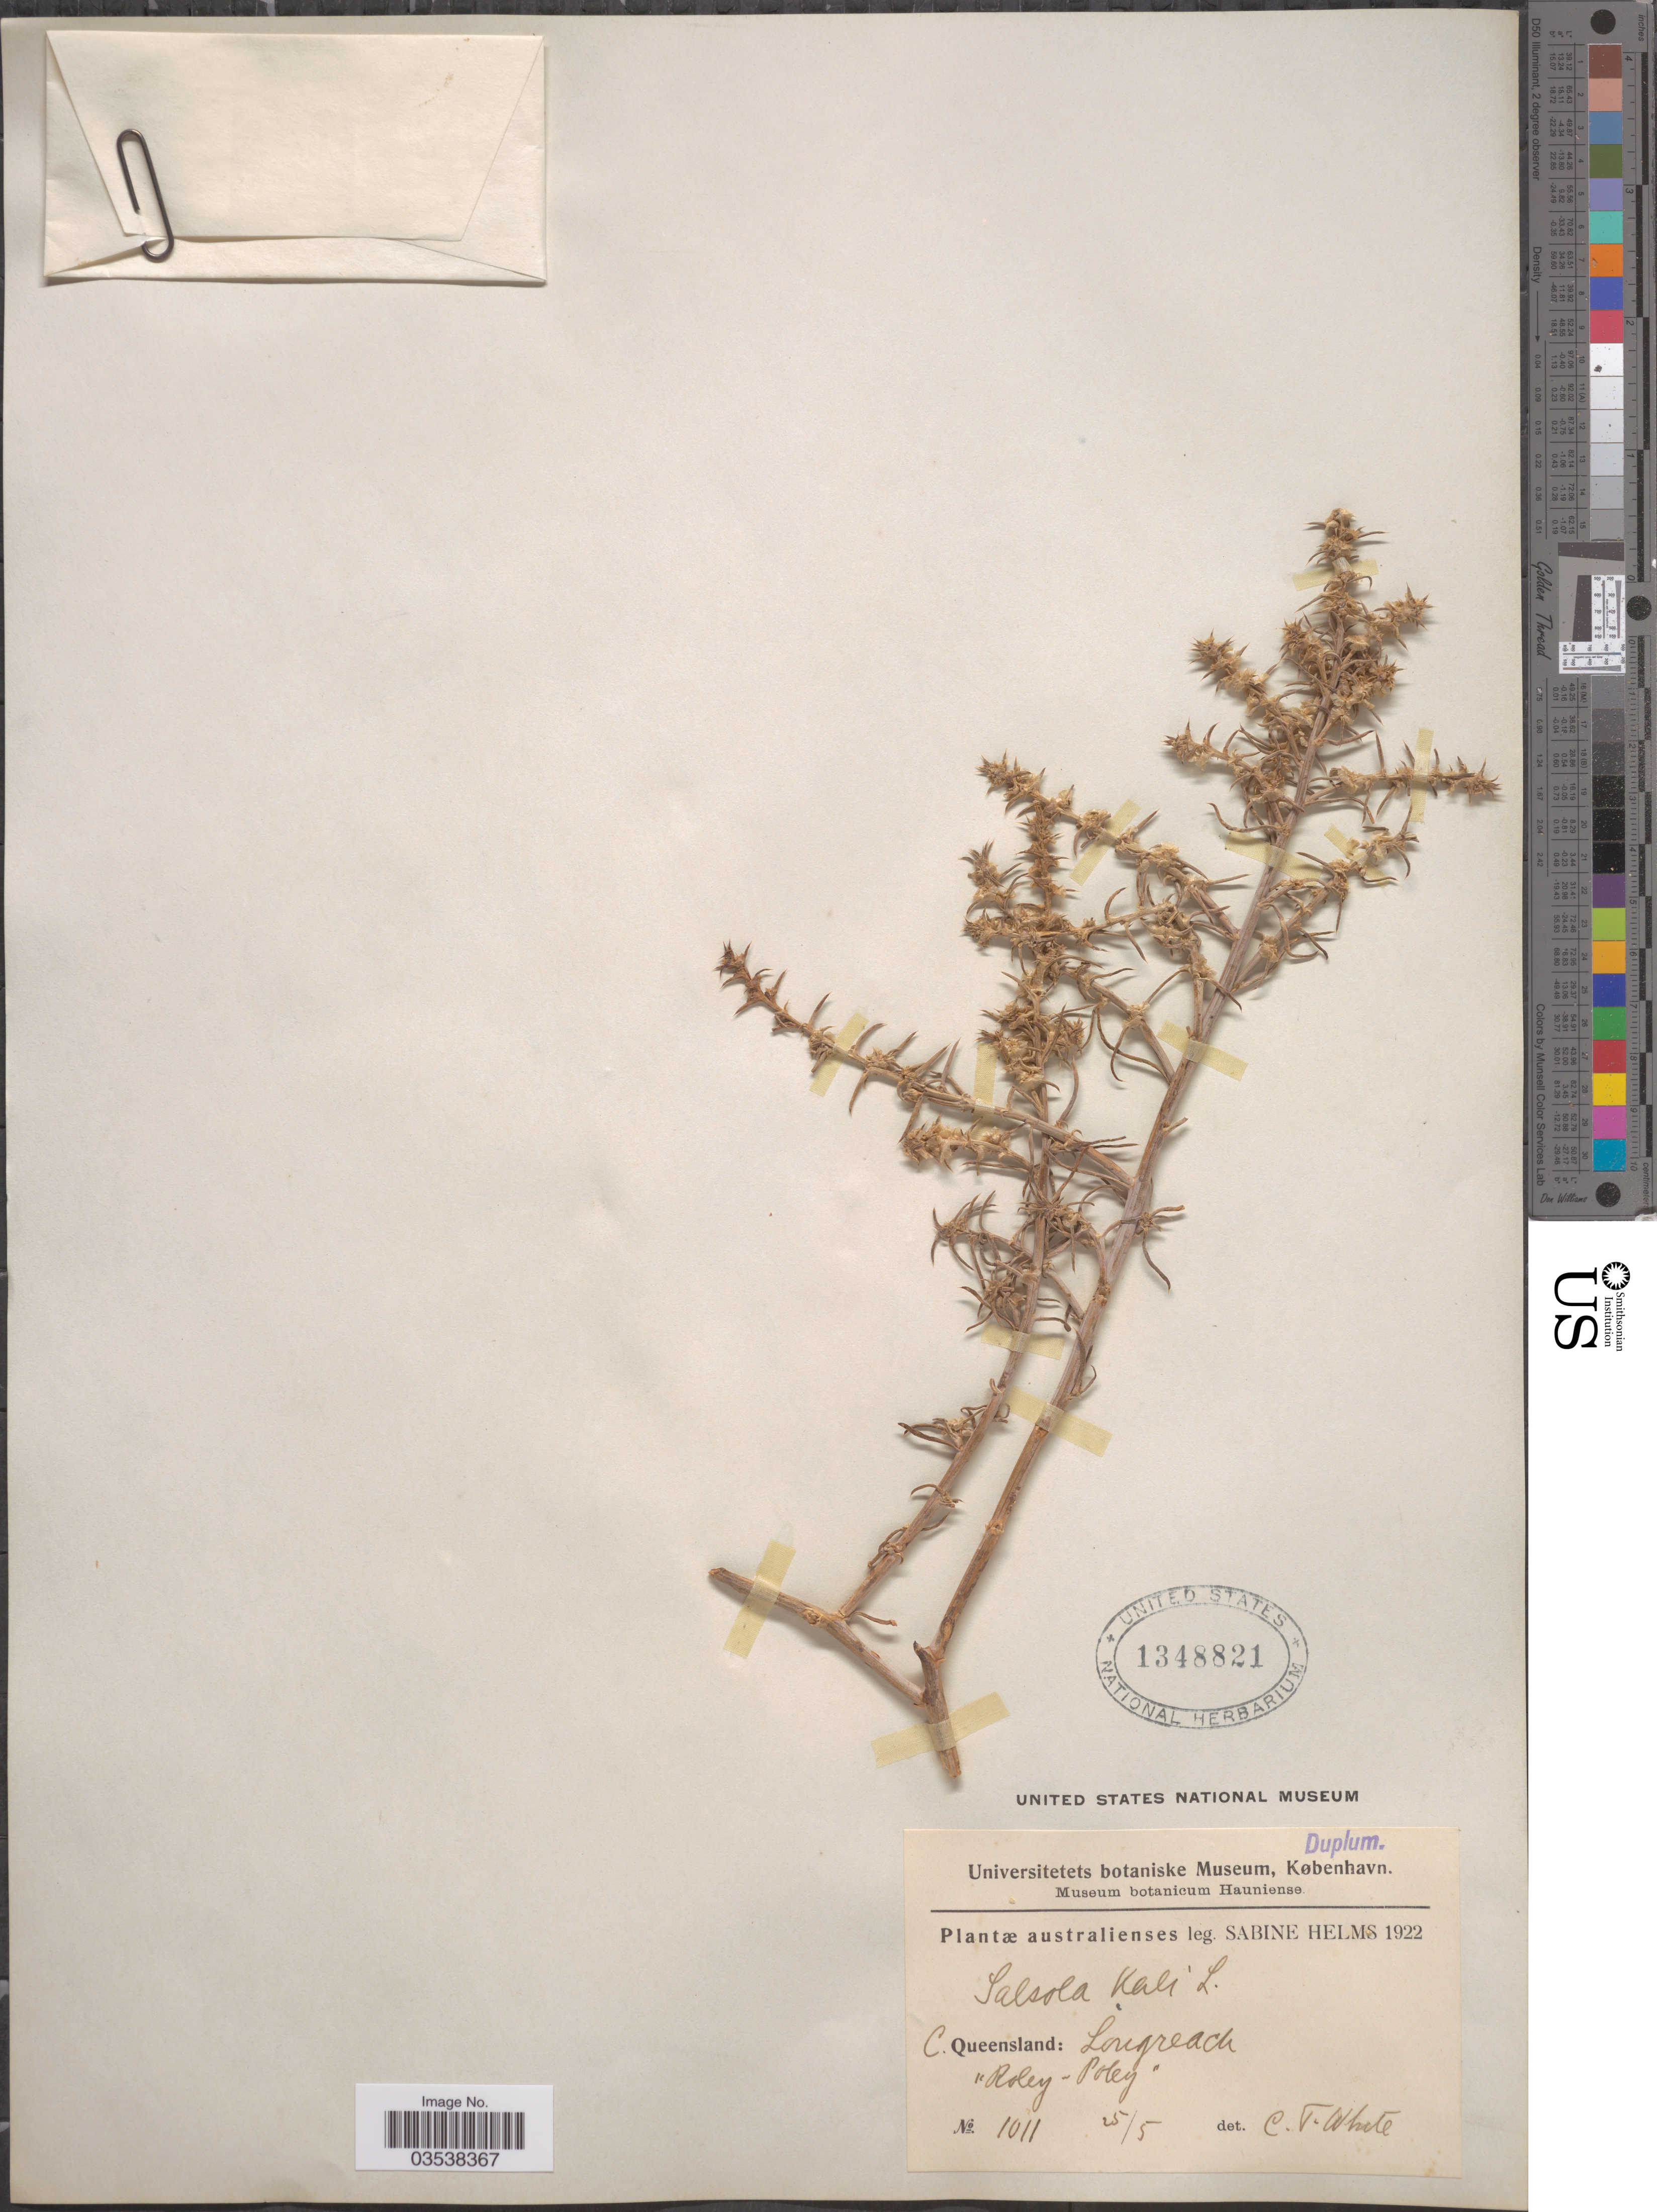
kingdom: Plantae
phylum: Tracheophyta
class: Magnoliopsida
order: Caryophyllales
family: Amaranthaceae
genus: Salsola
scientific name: Salsola kali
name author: L.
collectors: S. Helms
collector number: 1011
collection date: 1922-05-25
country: Australia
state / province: Queensland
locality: C. Queensland: Longreach. "Roley-Poley".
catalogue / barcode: US 1348821